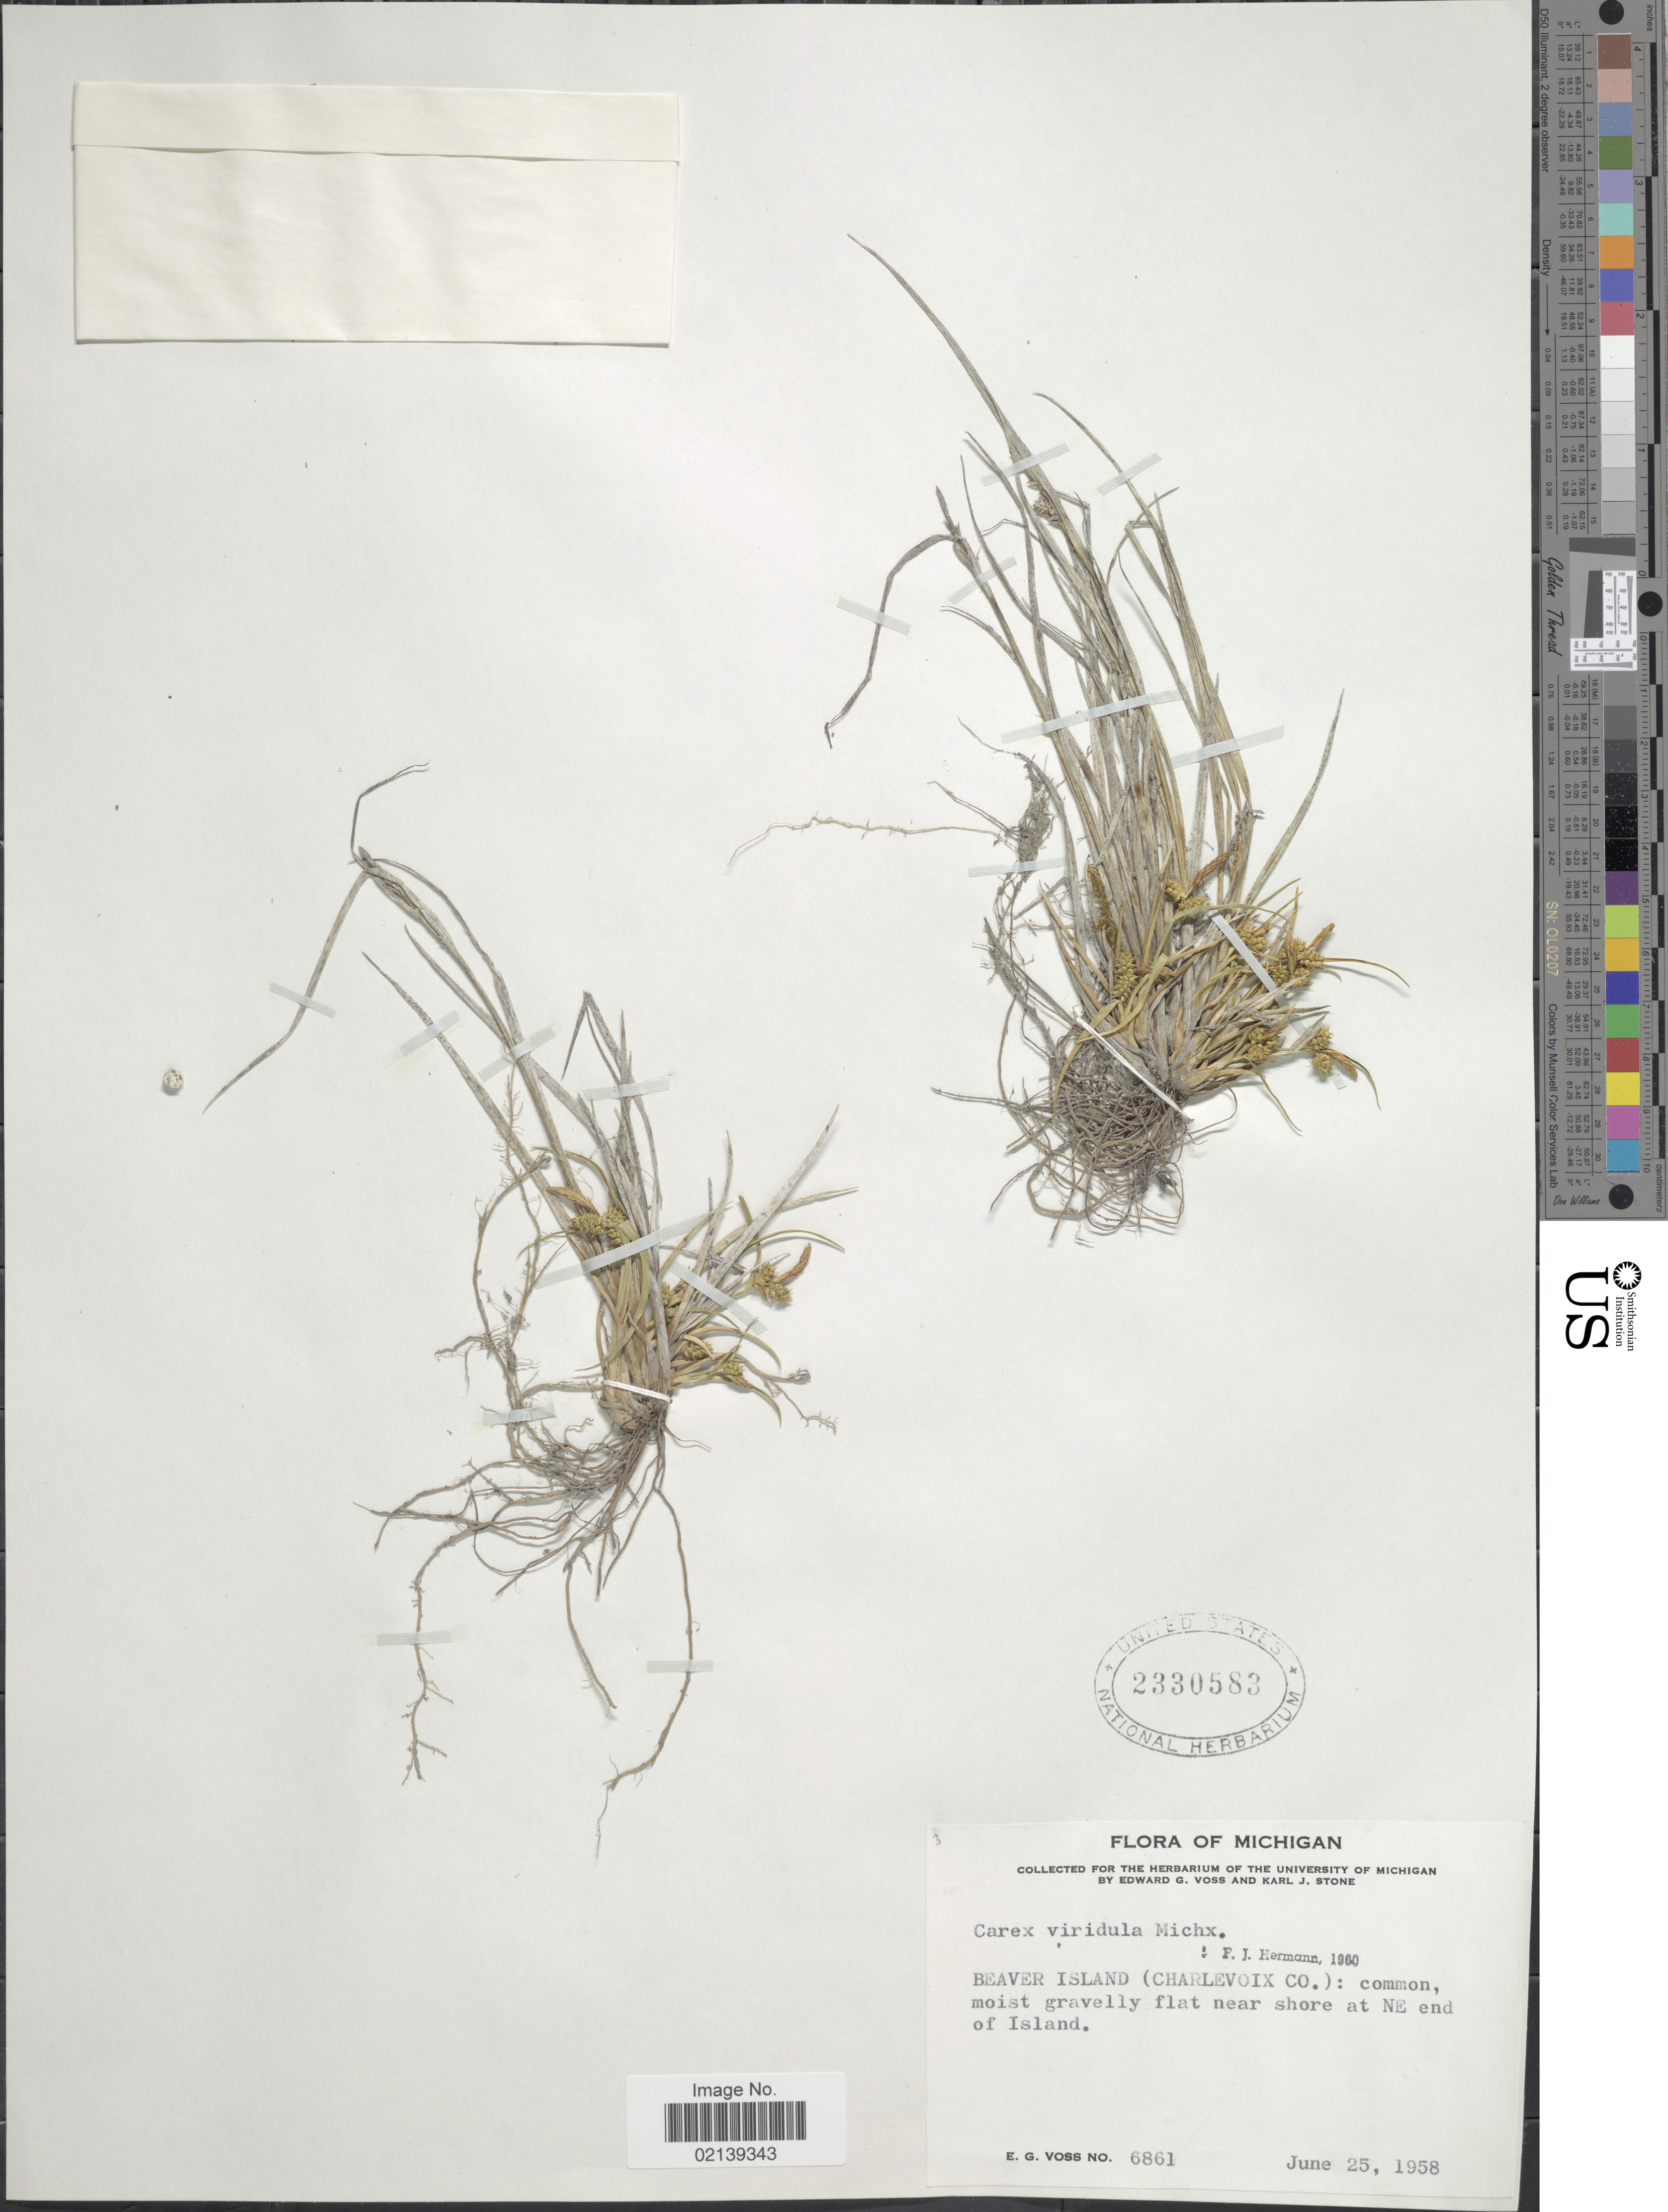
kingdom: Plantae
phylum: Tracheophyta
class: Liliopsida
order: Poales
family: Cyperaceae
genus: Carex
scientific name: Carex oederi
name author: Retz.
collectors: E. G. Voss & K. J. Stone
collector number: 6861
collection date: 1958-06-25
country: United States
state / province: Michigan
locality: Beaver Island (Charlevoix Co.): moist gravelly flat near shore at NE end of Island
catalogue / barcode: US 2330583